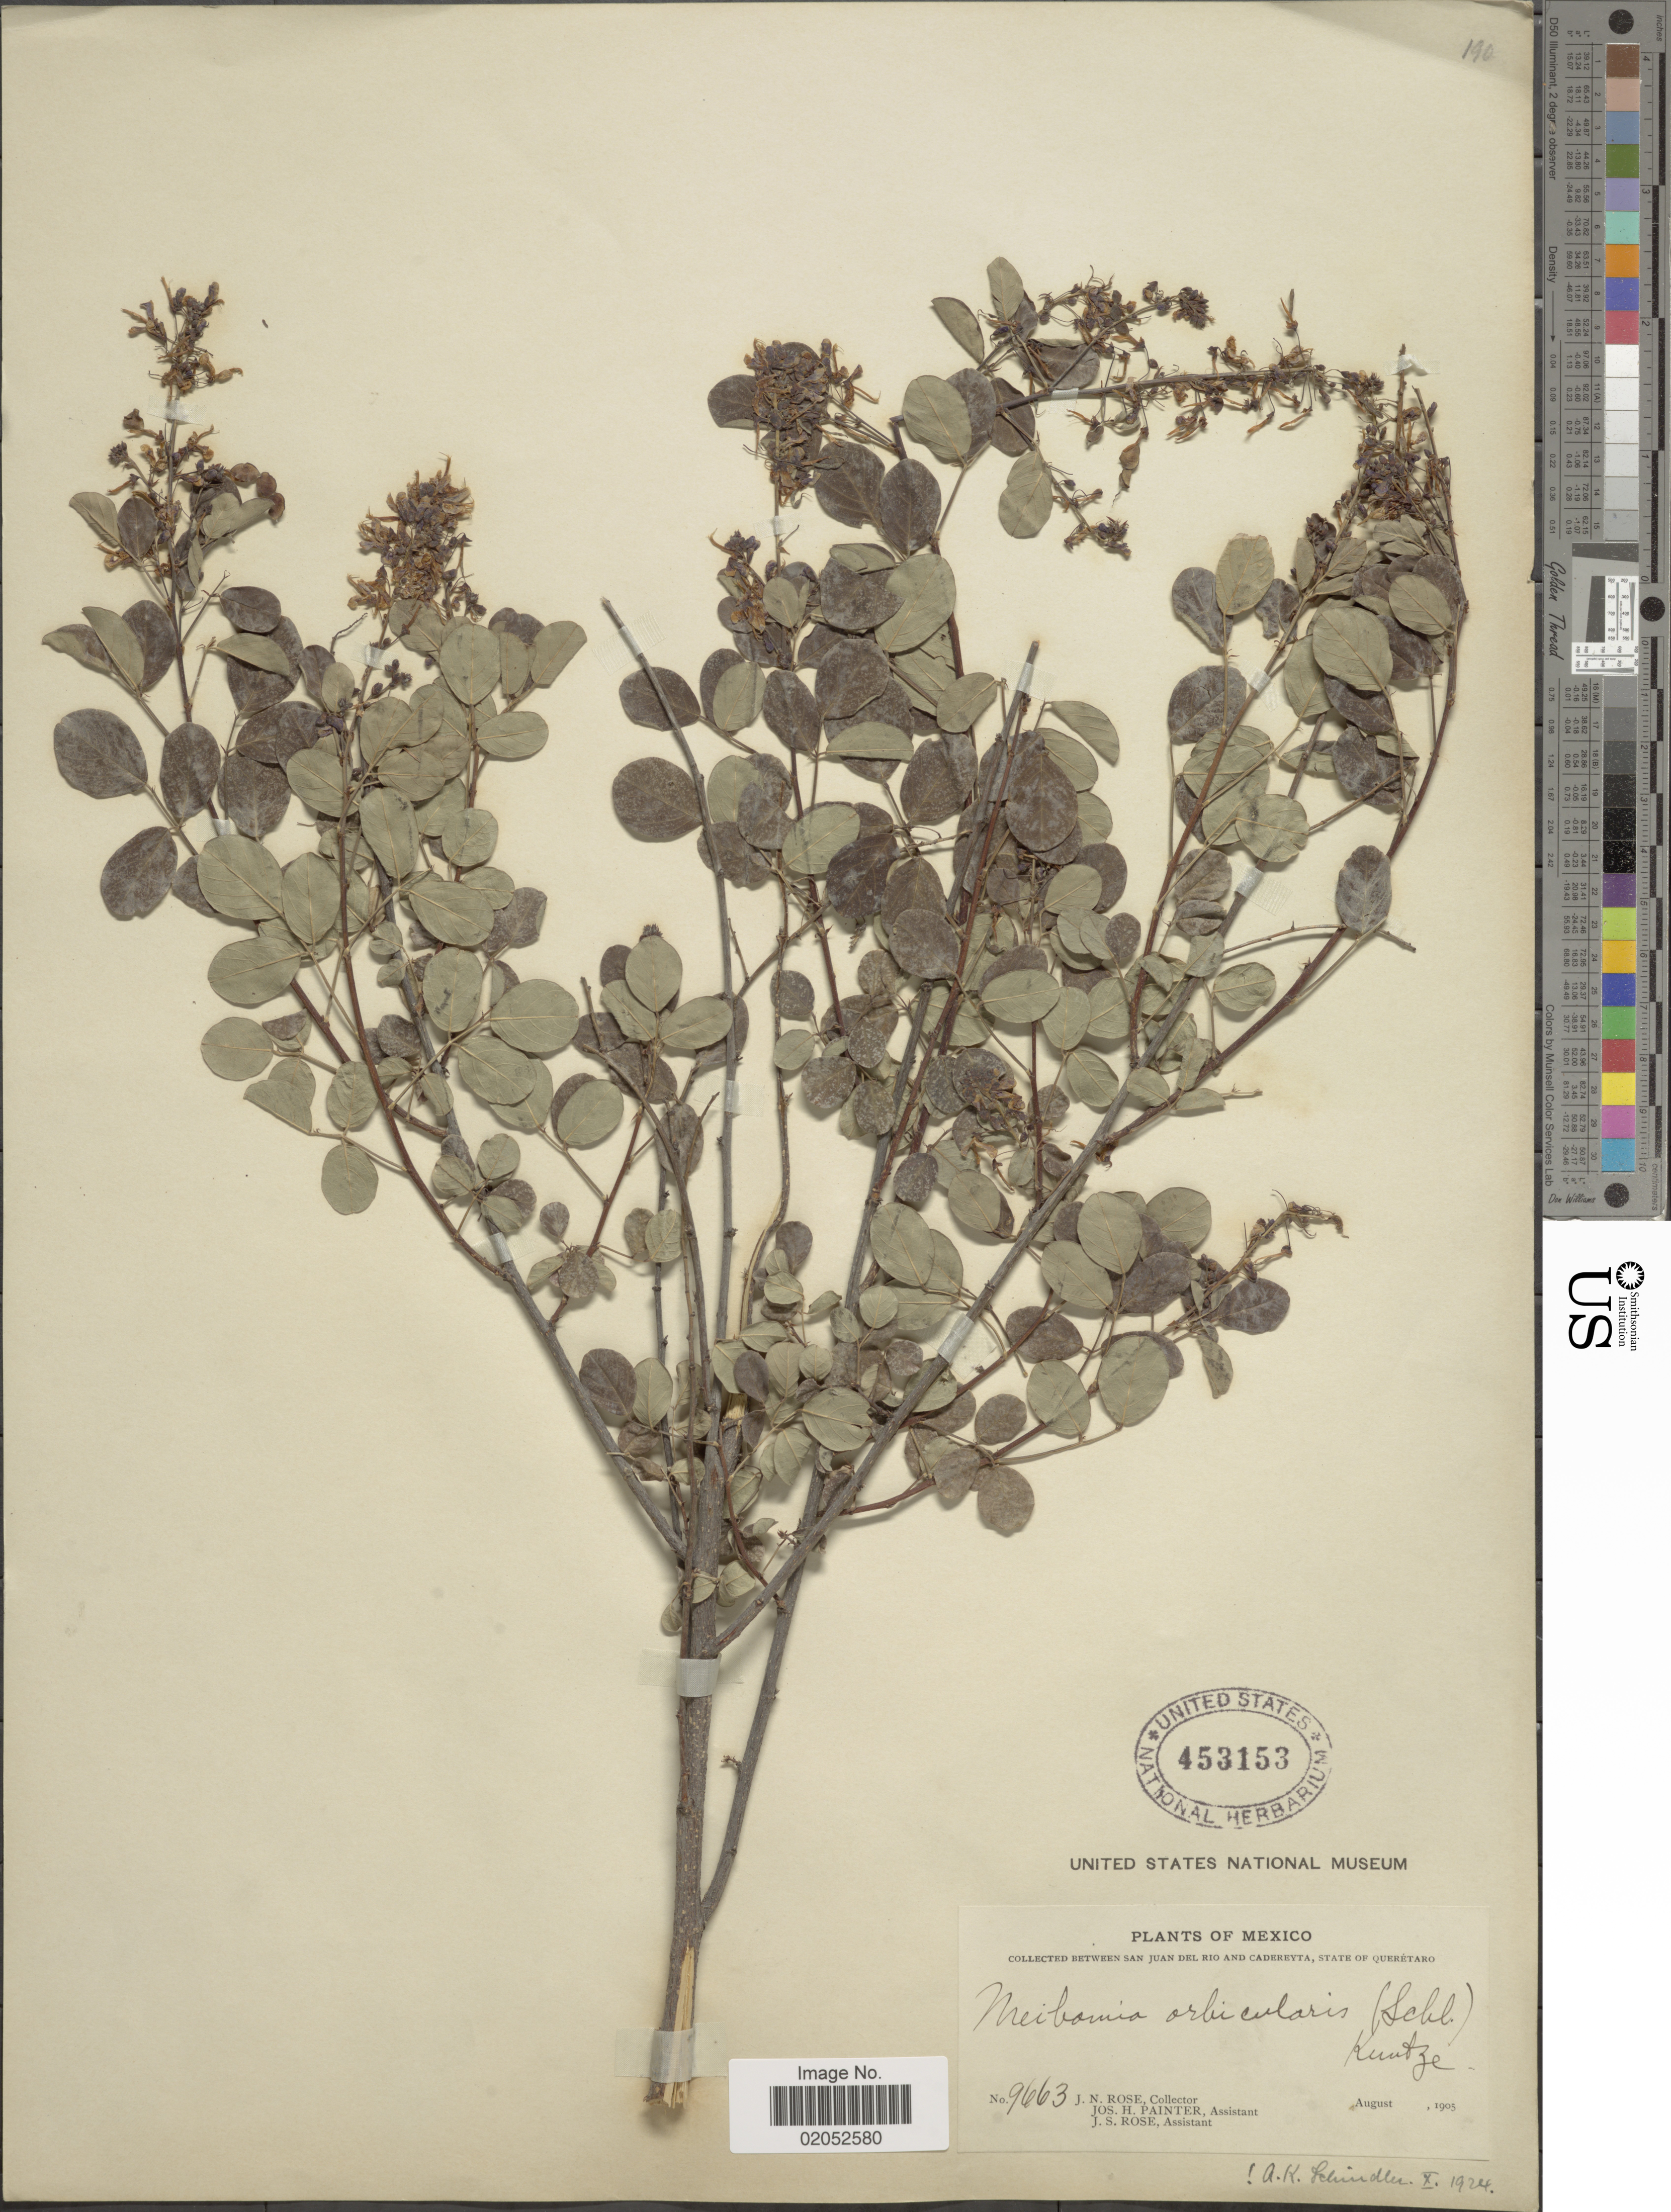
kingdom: Plantae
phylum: Tracheophyta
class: Magnoliopsida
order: Fabales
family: Fabaceae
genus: Desmodium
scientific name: Desmodium orbiculare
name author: Schltdl.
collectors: J. N. Rose, J. H. Painter & J. S. Rose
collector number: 9663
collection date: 1905-08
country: Mexico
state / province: Querétaro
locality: Between San Juan Del Rio and Cadereyta, State of Queretaro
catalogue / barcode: US 453153